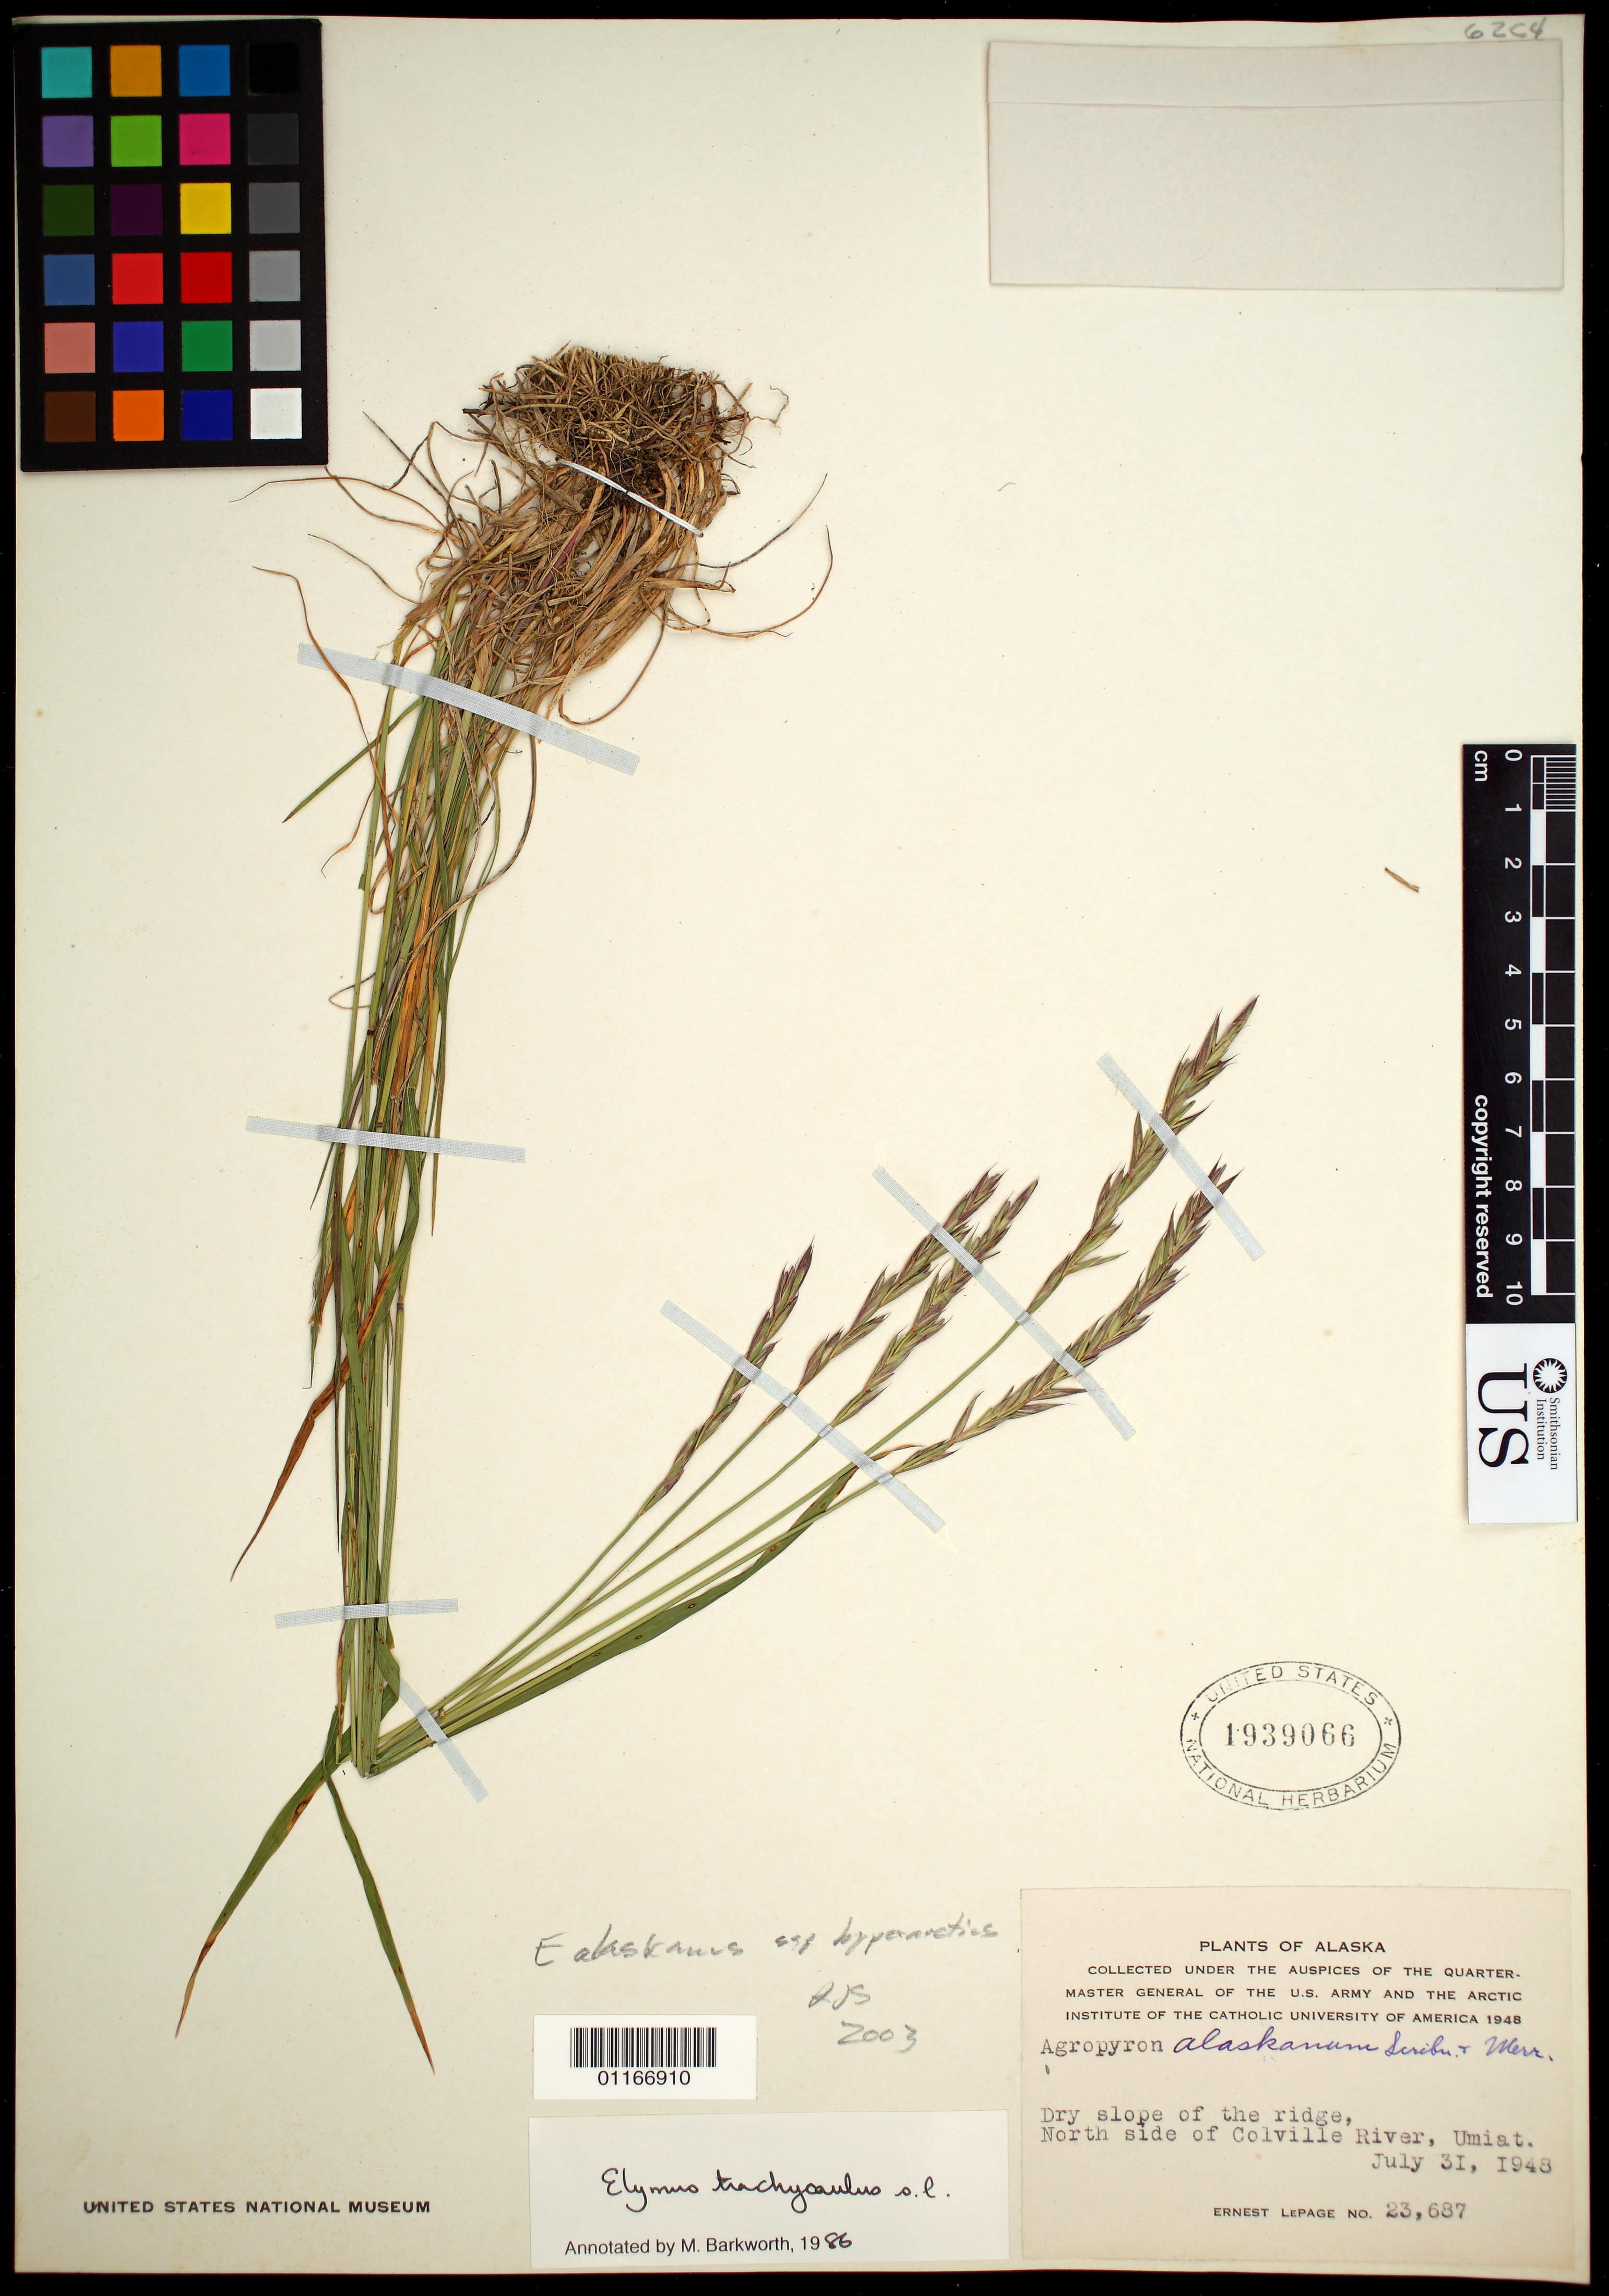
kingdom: Plantae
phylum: Tracheophyta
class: Liliopsida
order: Poales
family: Poaceae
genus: Elymus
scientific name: Elymus alaskanus subsp. hyerarcticus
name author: (Polunin) Á. Löve & D. Löve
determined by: Soreng, Robert J., Research Associate (BOT), Smithsonian Institution - National Museum of Natural History (UNITED STATES)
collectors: E. Lepage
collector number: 23687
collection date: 1948-07-31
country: United States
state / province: Alaska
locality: North side of Colville River, Umiat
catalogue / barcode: US 1939066